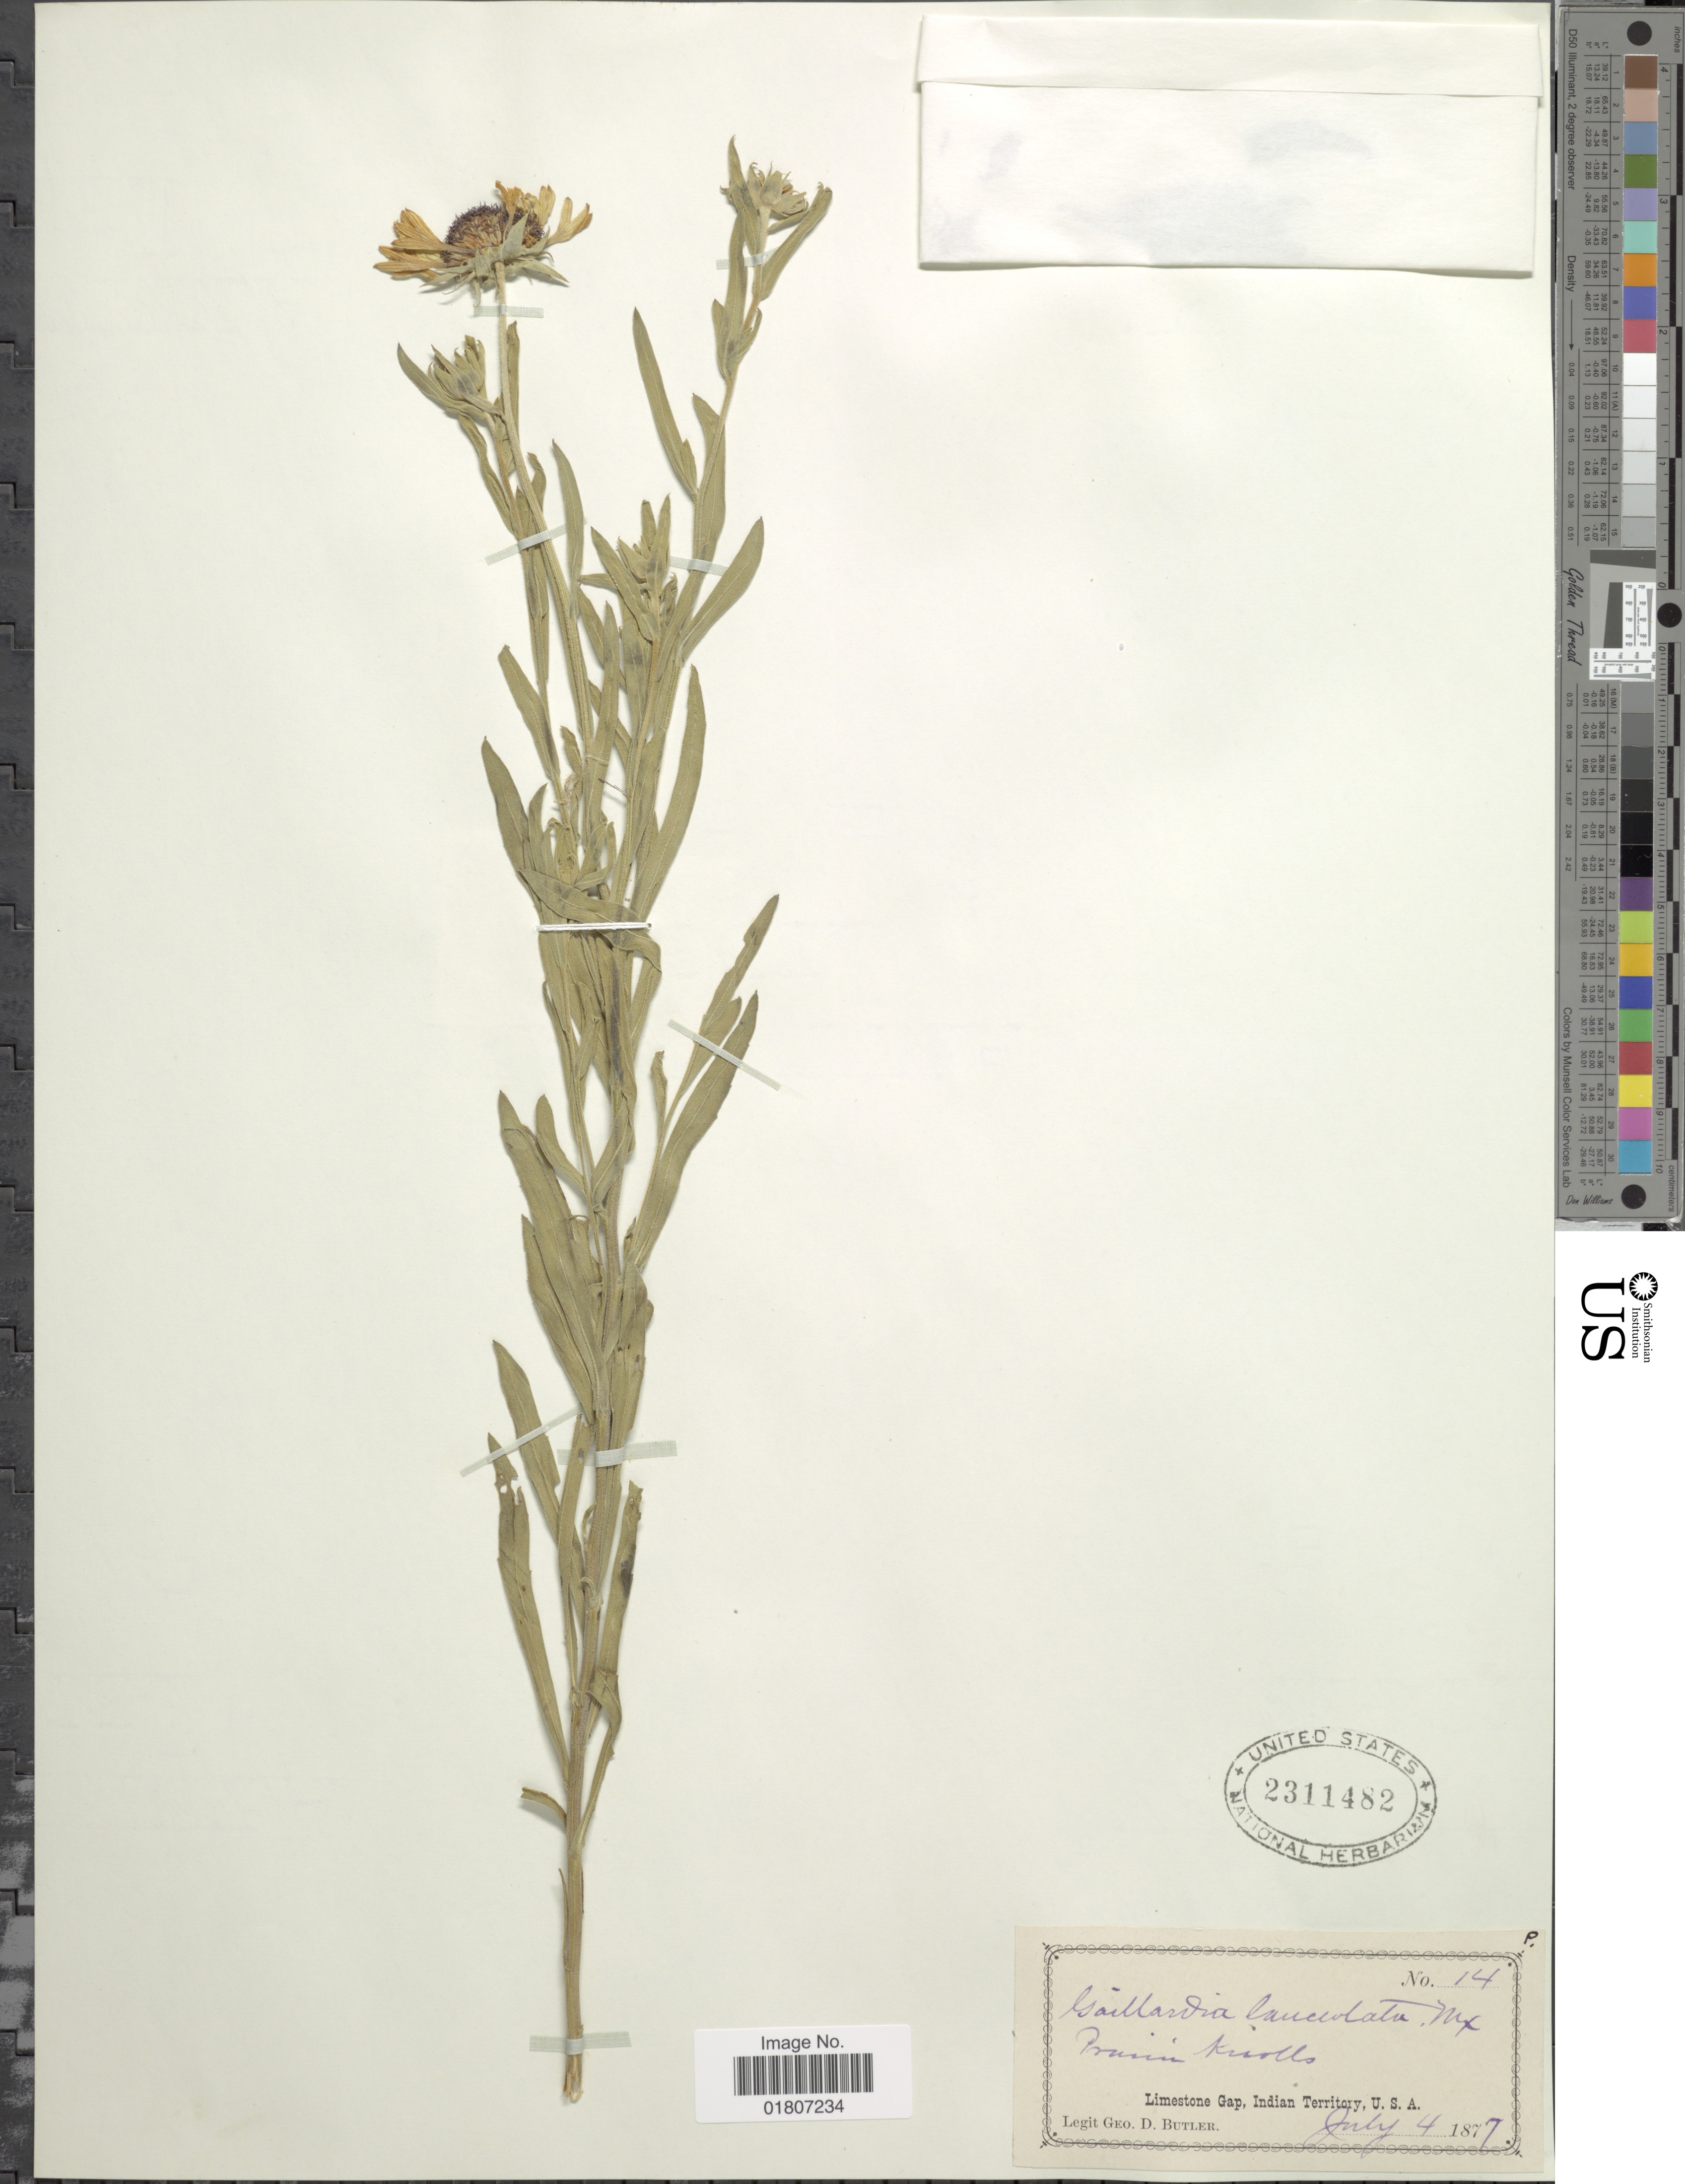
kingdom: Plantae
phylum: Tracheophyta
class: Magnoliopsida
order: Asterales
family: Asteraceae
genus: Gaillardia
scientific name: Gaillardia lanceolata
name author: Michx.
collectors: G. D. Butler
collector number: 14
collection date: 1877-07-04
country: United States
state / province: Oklahoma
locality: Limestone Gap, Indian Territory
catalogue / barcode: US 2311482